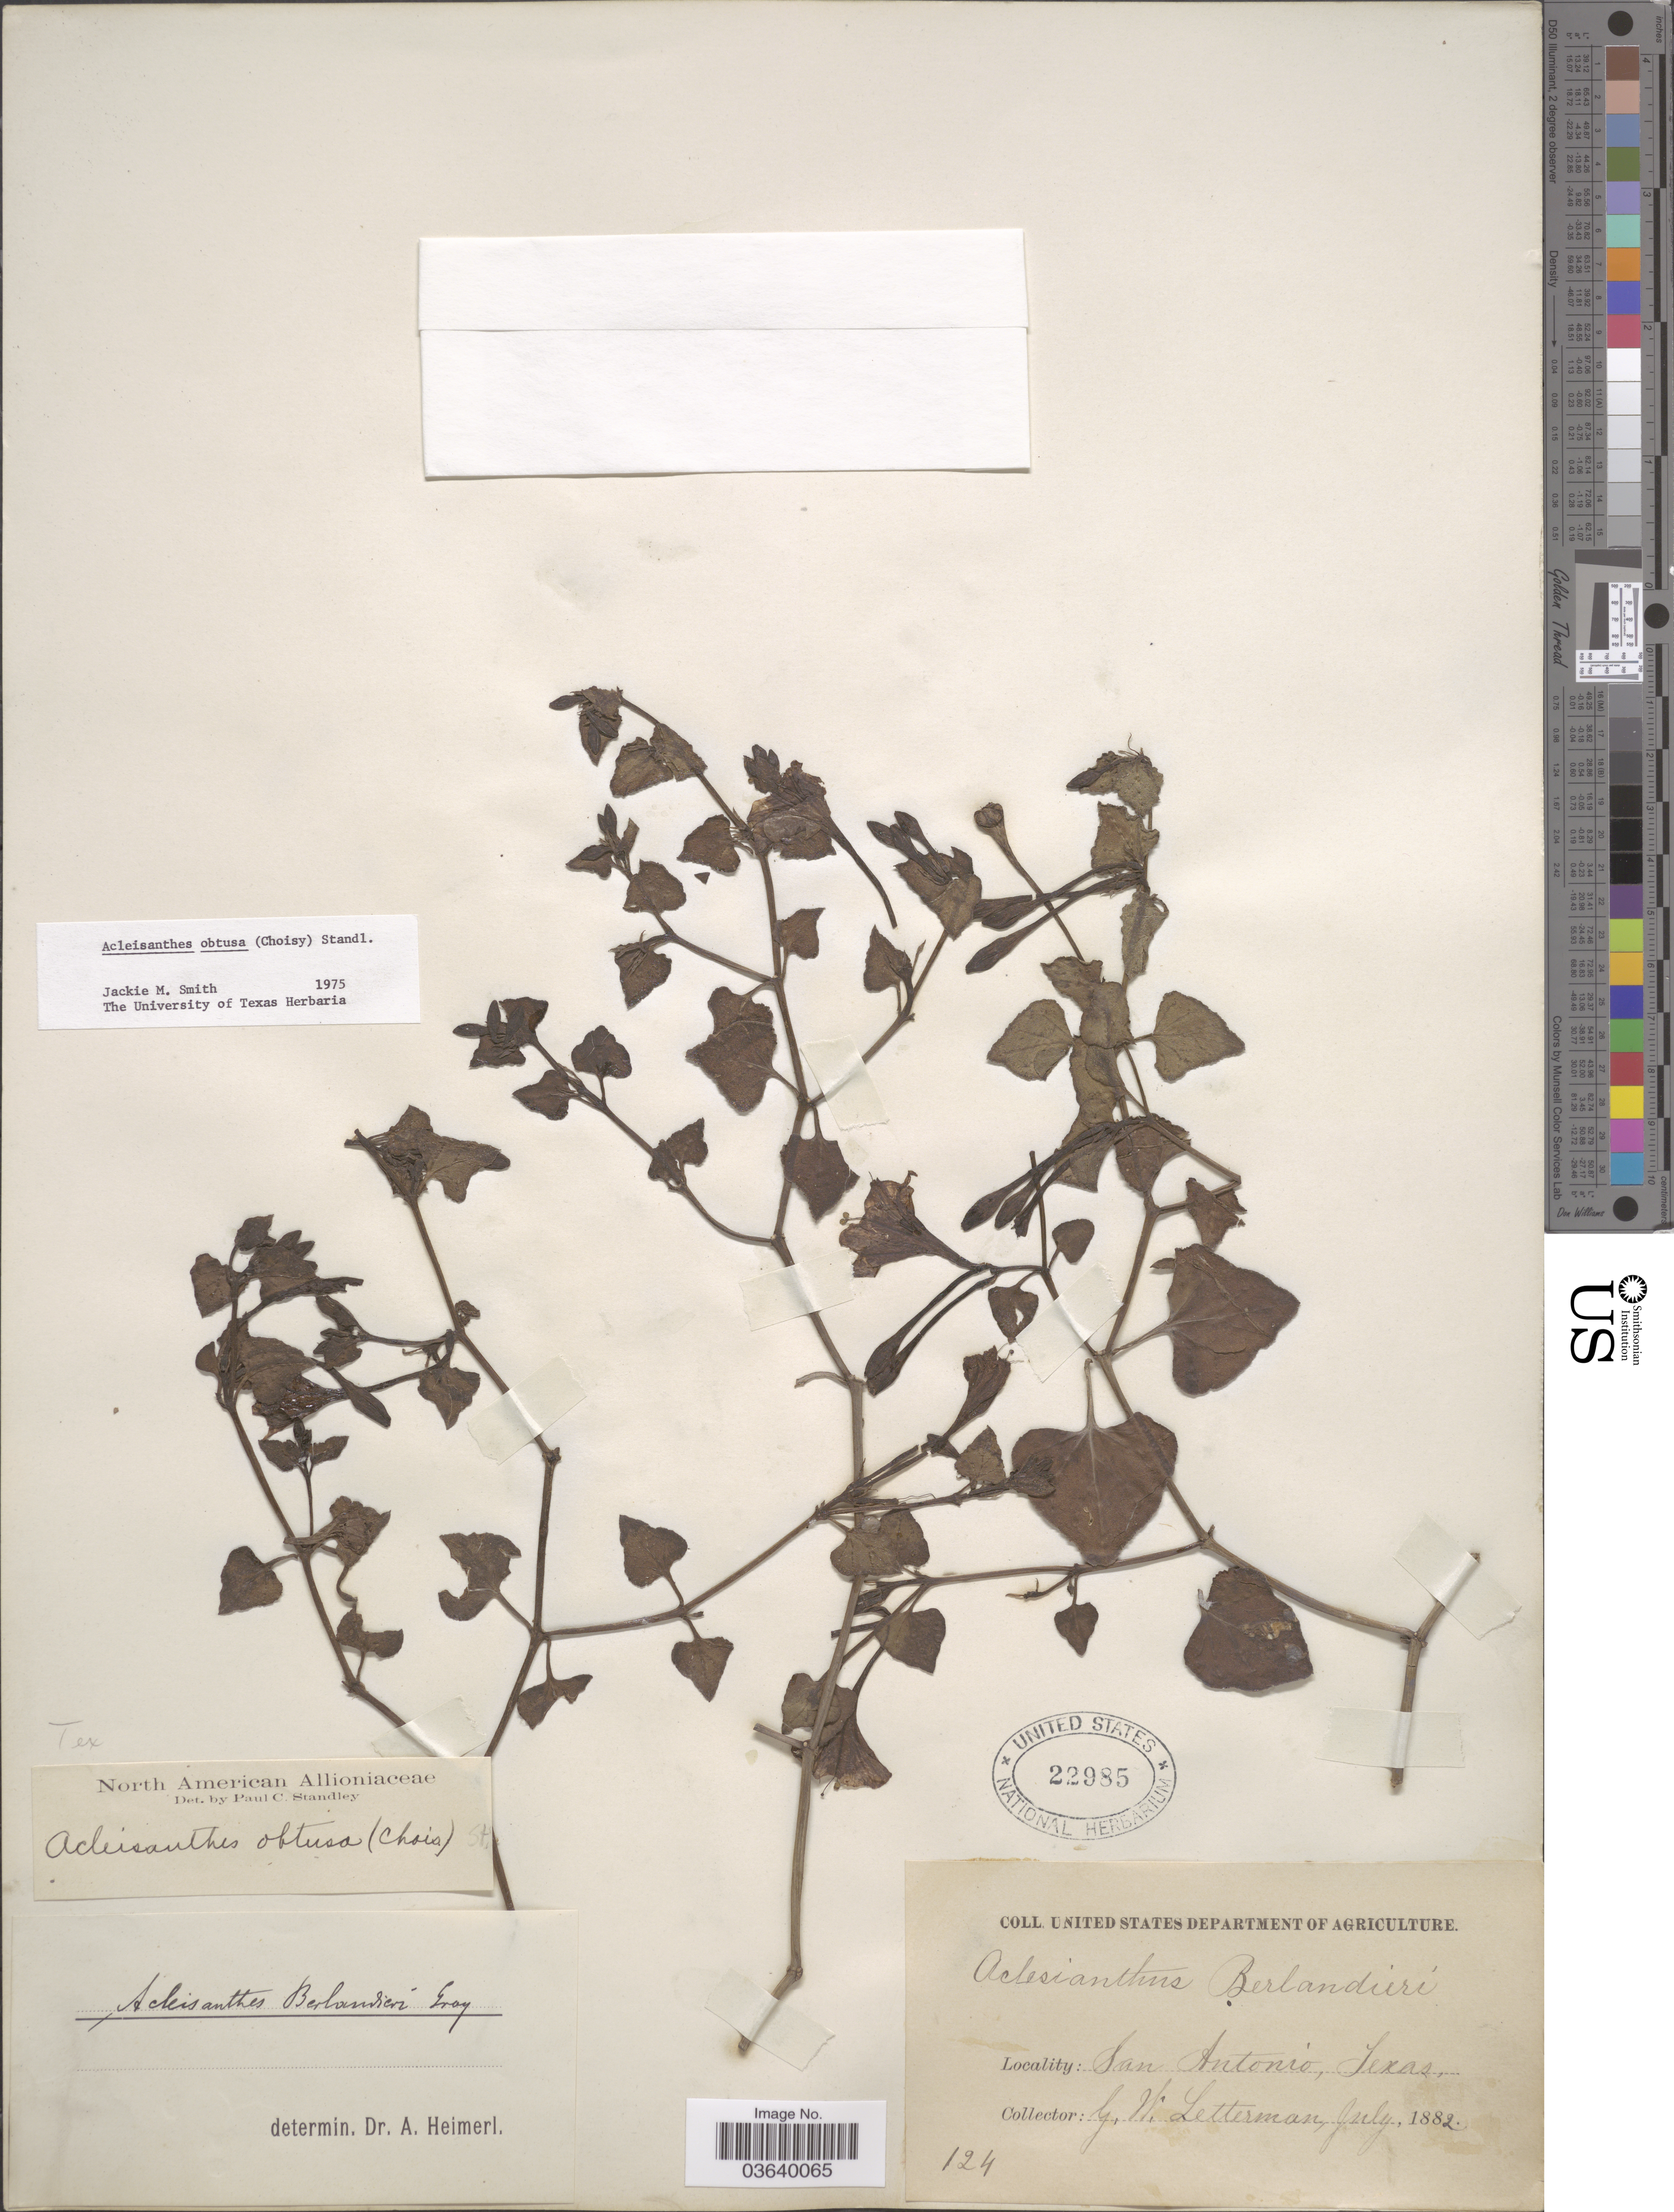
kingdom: Plantae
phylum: Tracheophyta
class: Magnoliopsida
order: Caryophyllales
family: Nyctaginaceae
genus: Acleisanthes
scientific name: Acleisanthes obtusa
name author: (Choisy) Standl.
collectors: G. W. Letterman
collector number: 124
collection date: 1882-07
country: United States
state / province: Texas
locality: San Antonio.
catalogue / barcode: US 22985